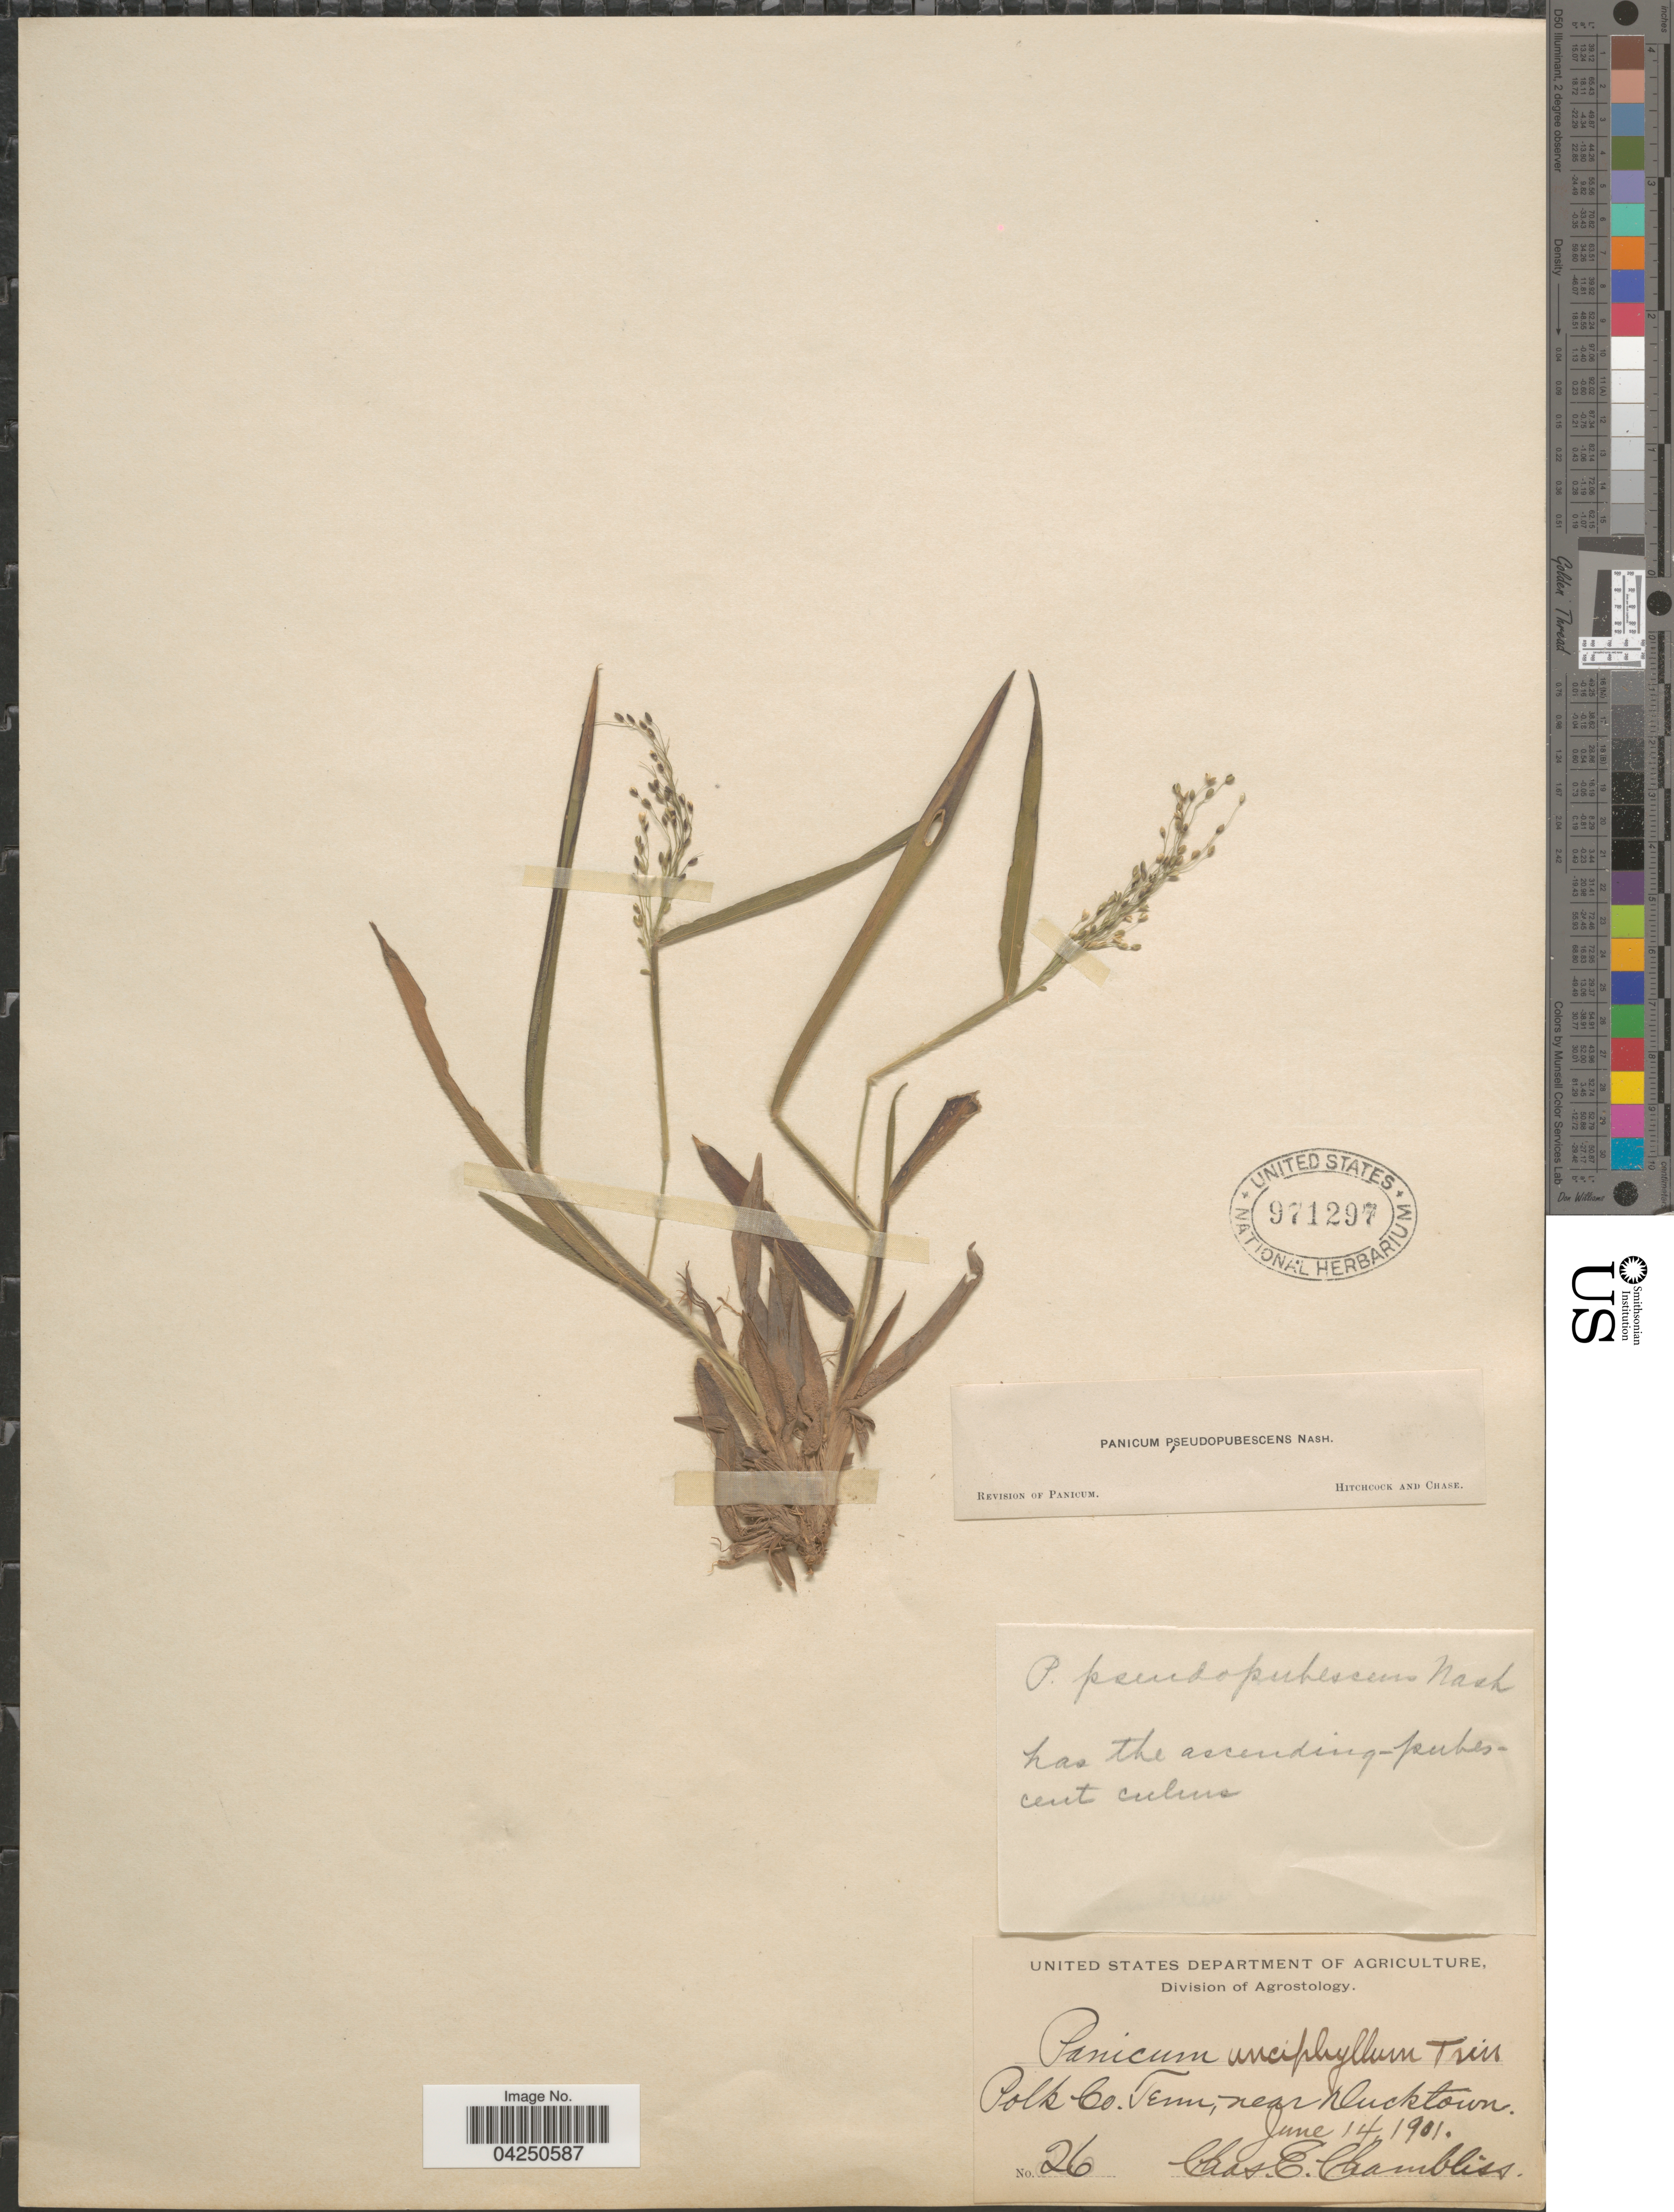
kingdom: Plantae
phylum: Tracheophyta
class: Liliopsida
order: Poales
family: Poaceae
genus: Dichanthelium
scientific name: Dichanthelium acuminatum var. acuminatum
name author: (Sw.) Gould & C.A. Clark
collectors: C. Chambliss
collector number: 26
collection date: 1901-06-14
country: United States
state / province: Tennessee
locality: Polk Co., near Ducktown.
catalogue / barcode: US 971297